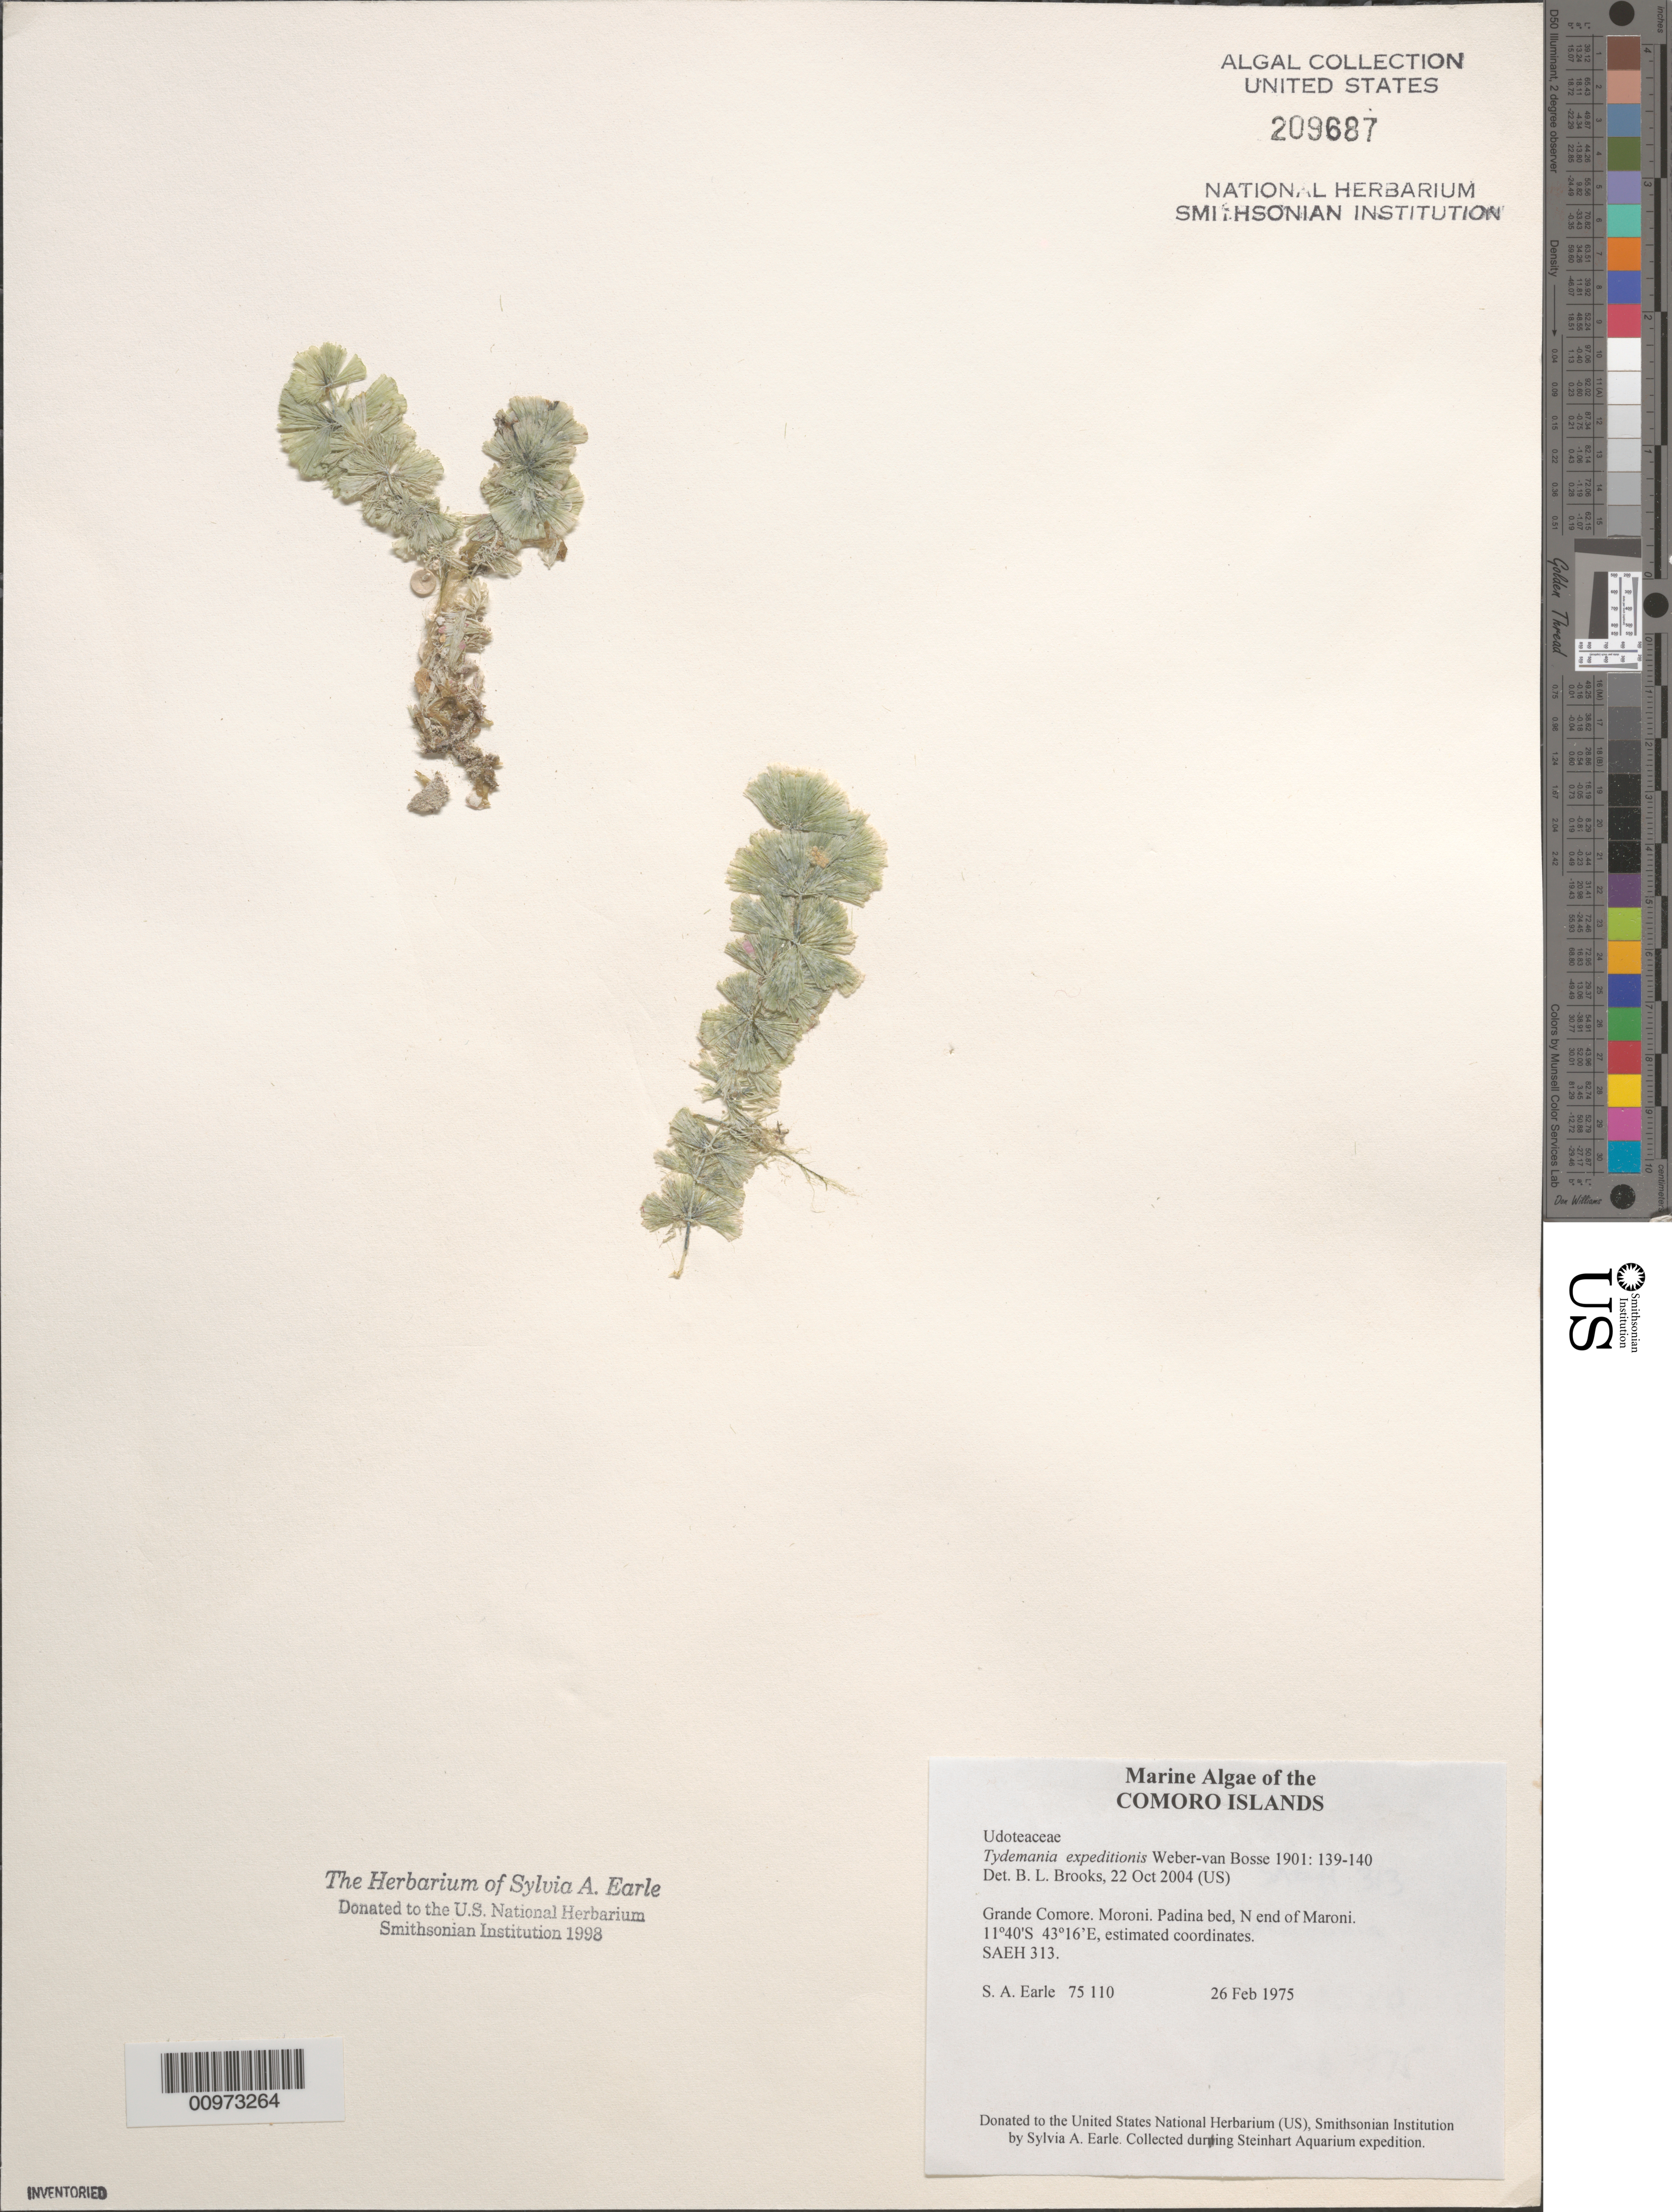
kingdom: Plantae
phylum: Chlorophyta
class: Ulvophyceae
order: Bryopsidales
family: Udoteaceae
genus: Tydemania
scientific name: Tydemania expeditionis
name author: Weber Bosse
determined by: Brooks, B. L., (BOT), Smithsonian Institution - National Museum of Natural History (UNITED STATES)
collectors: E. de Man & G. Marler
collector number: SE 75110 & SAEH 313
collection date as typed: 26 Feb 1975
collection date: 1975-02-26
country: Comoros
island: Grande Comore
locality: Moroni, north end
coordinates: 11 40'S, 43 16'E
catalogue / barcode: US 209687